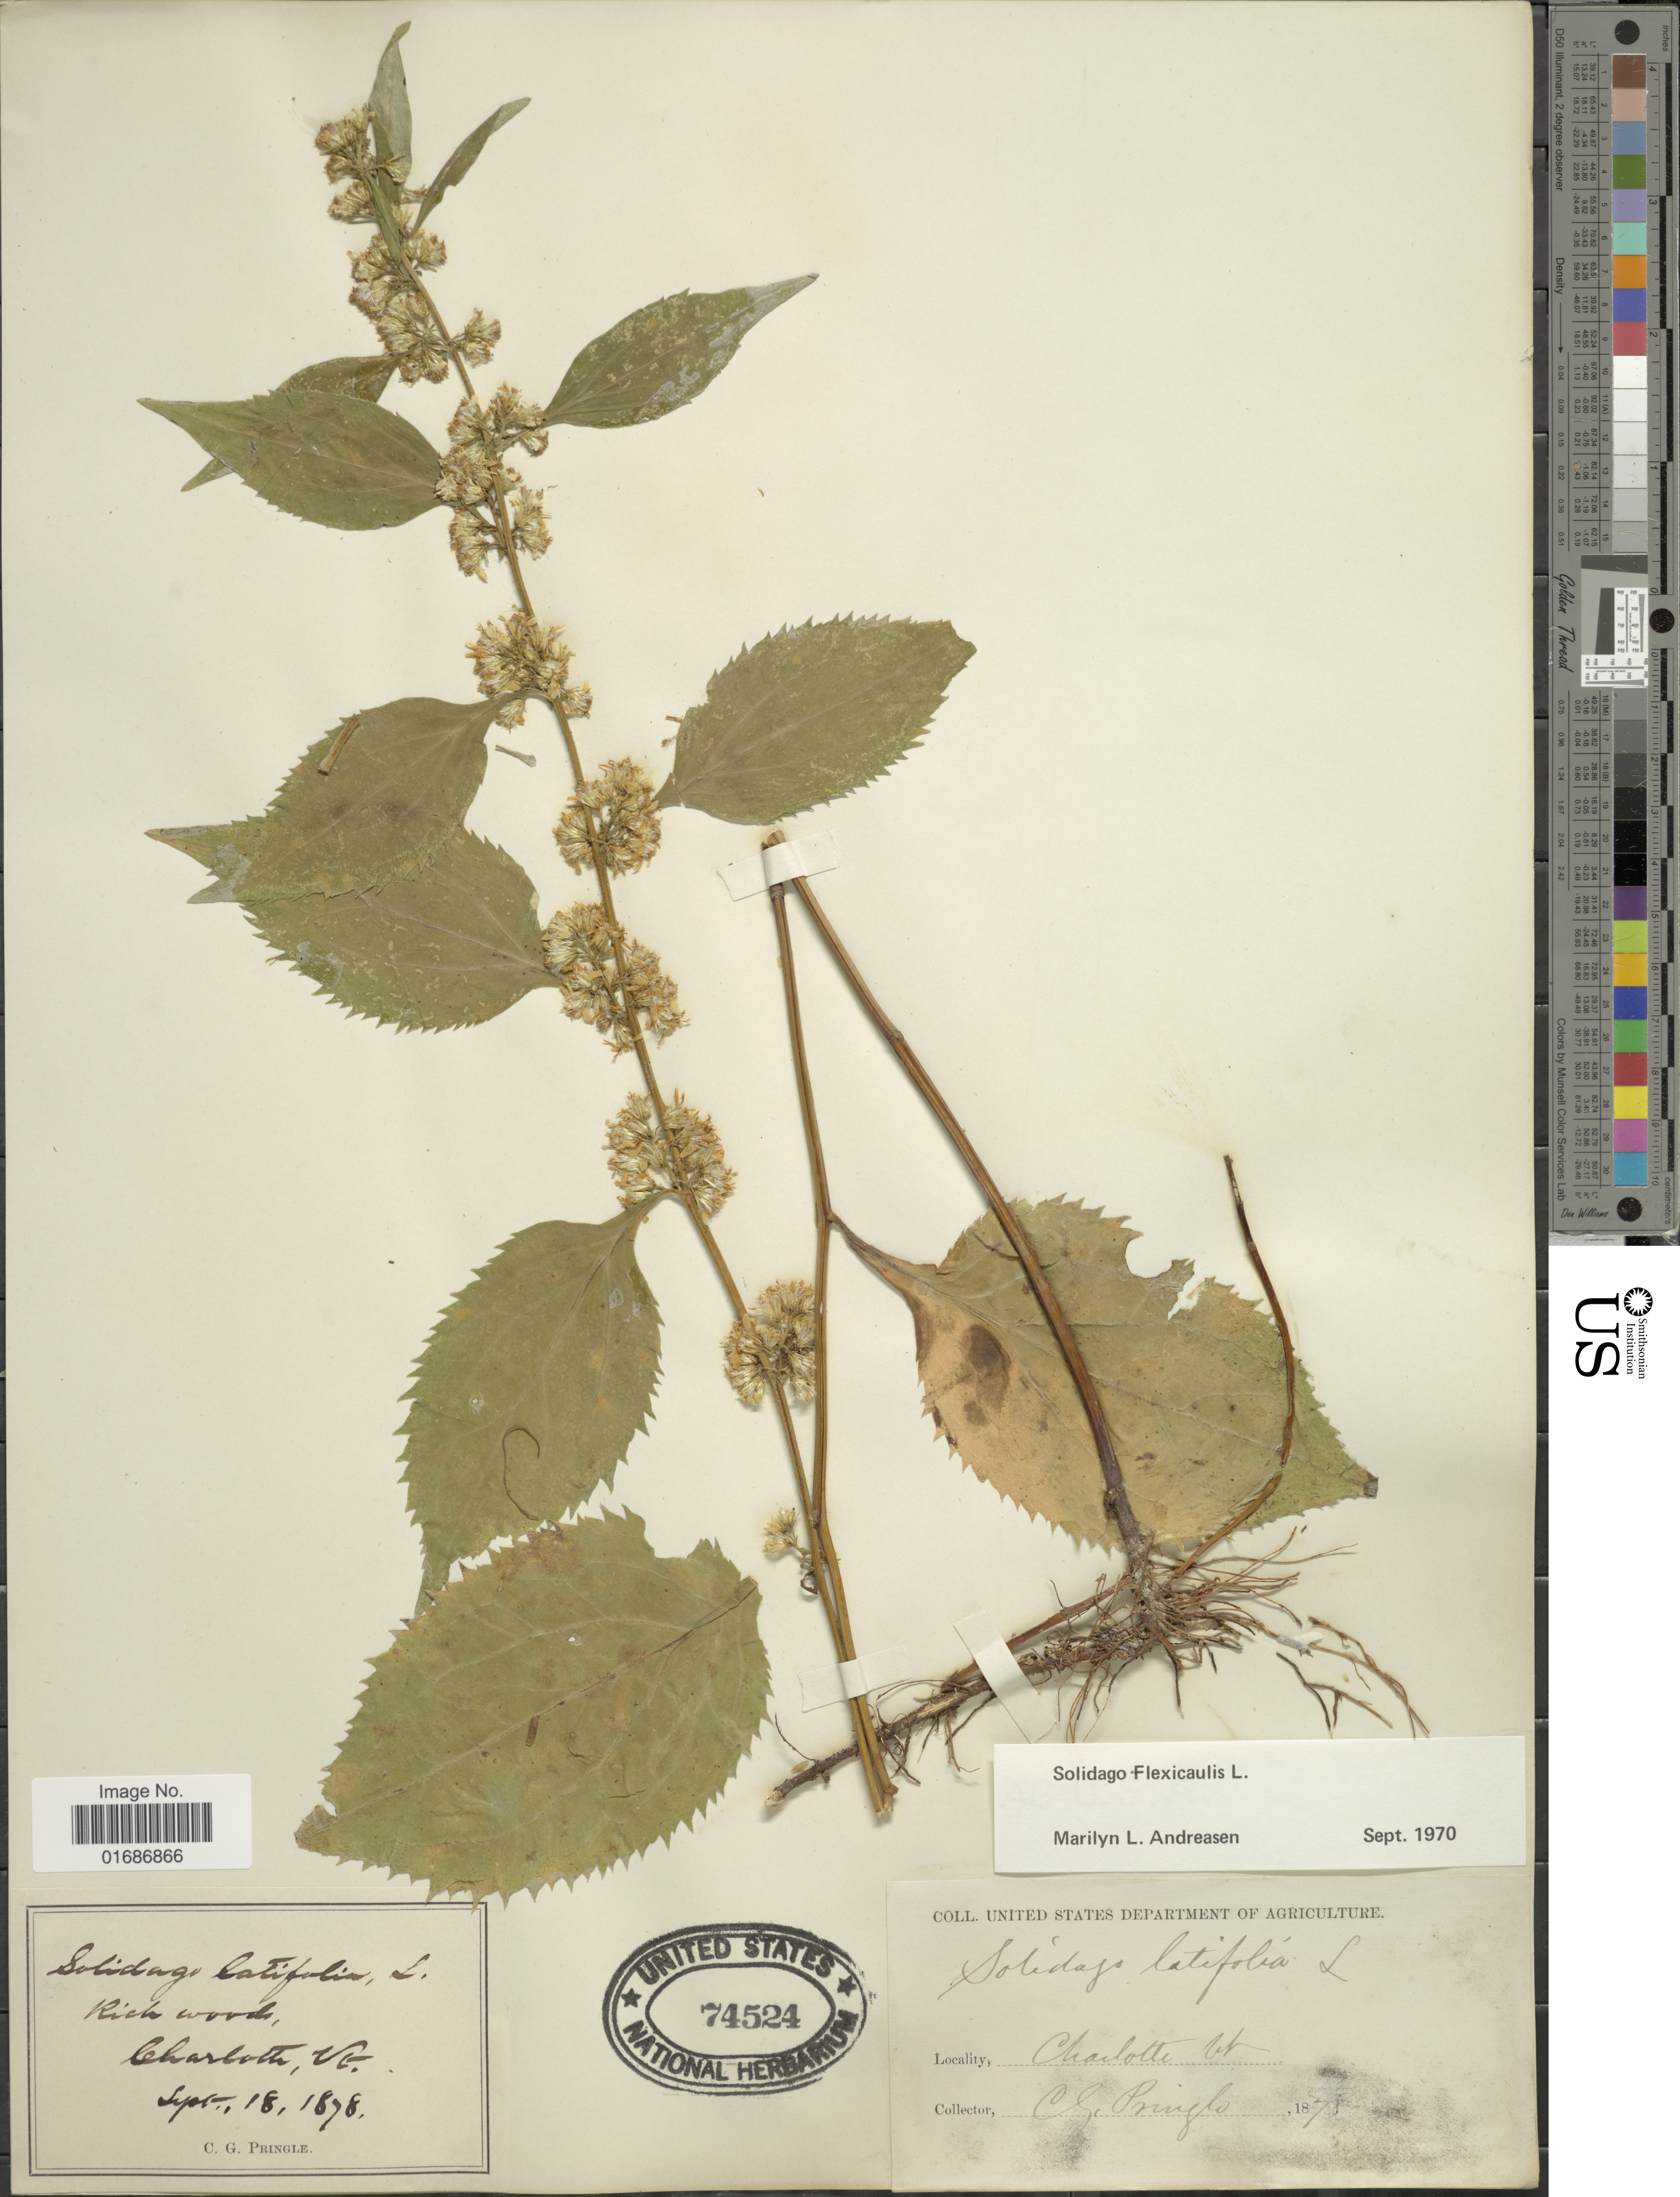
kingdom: Plantae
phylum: Tracheophyta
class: Magnoliopsida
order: Asterales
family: Asteraceae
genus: Solidago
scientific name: Solidago flexicaulis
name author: L.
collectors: C. G. Pringle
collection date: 1878-09-18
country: United States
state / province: Vermont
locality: Charloth, VT.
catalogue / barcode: US 74524